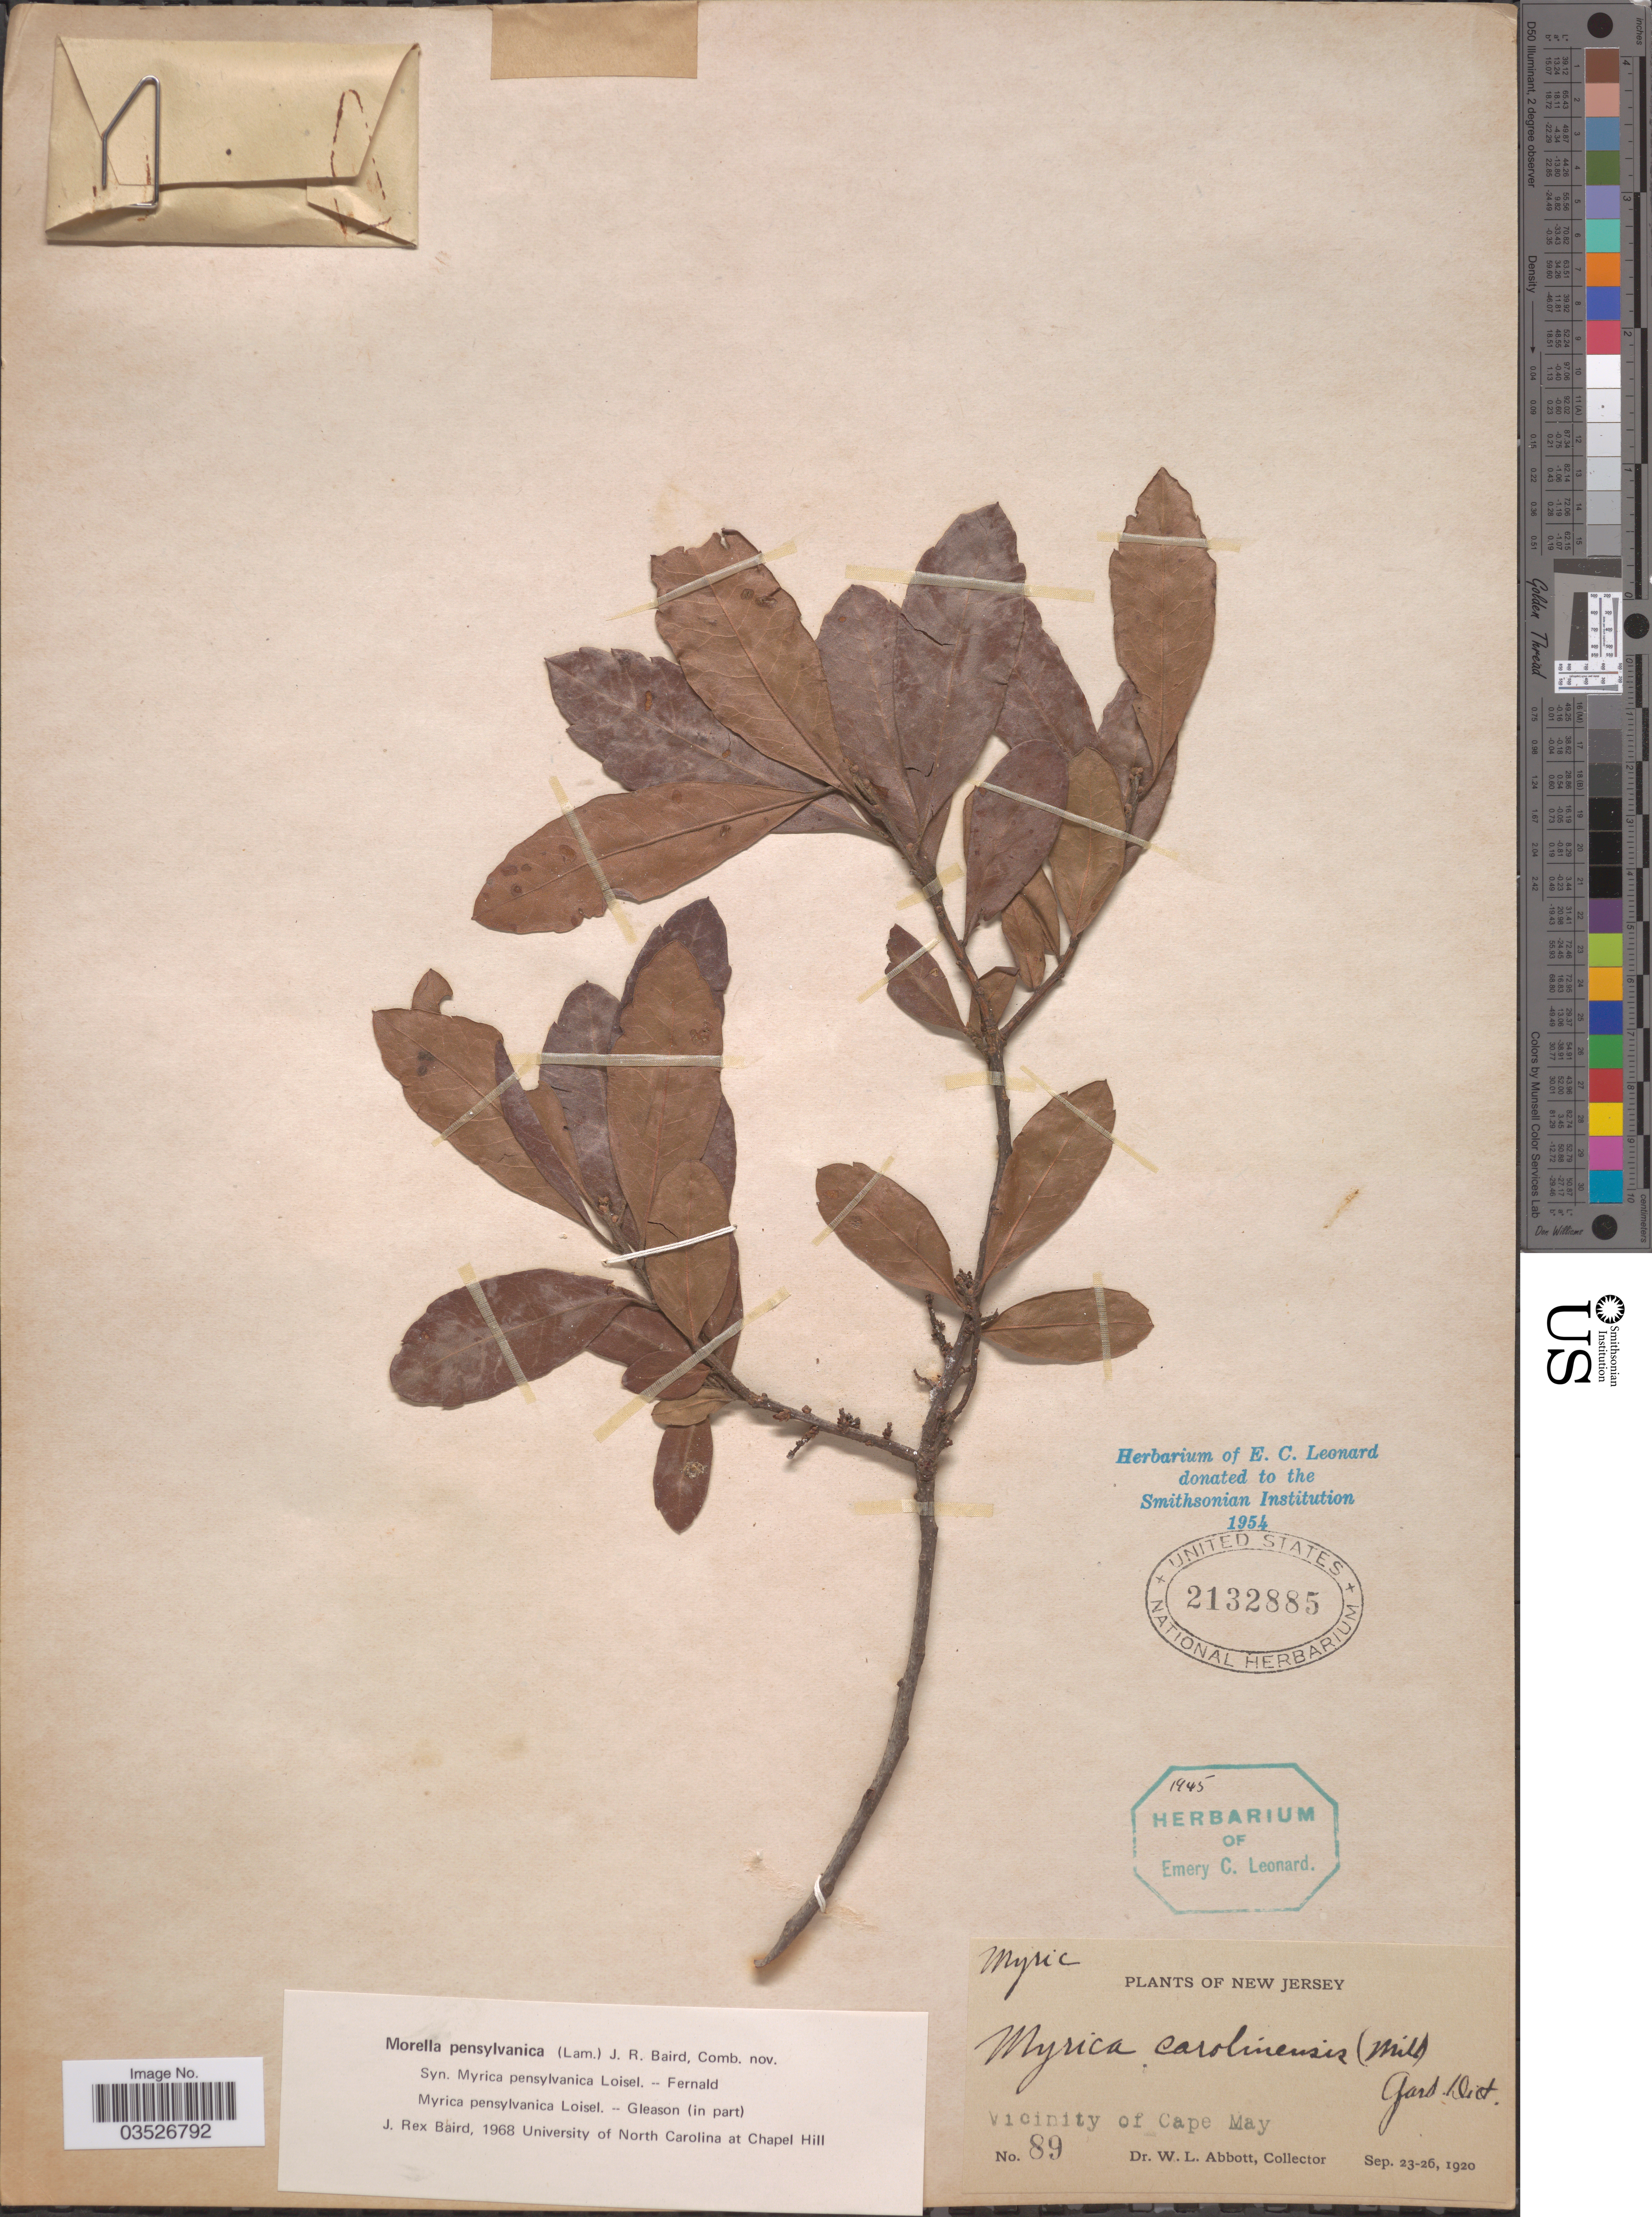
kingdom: Plantae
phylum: Tracheophyta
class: Magnoliopsida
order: Fagales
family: Myricaceae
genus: Morella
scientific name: Morella pensylvanica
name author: (Mirb.) Kartesz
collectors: W. L. Abbott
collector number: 89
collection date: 1920-09-23/1920-09-26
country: United States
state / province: New Jersey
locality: Vicinity of Cape May.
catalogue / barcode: US 2132885